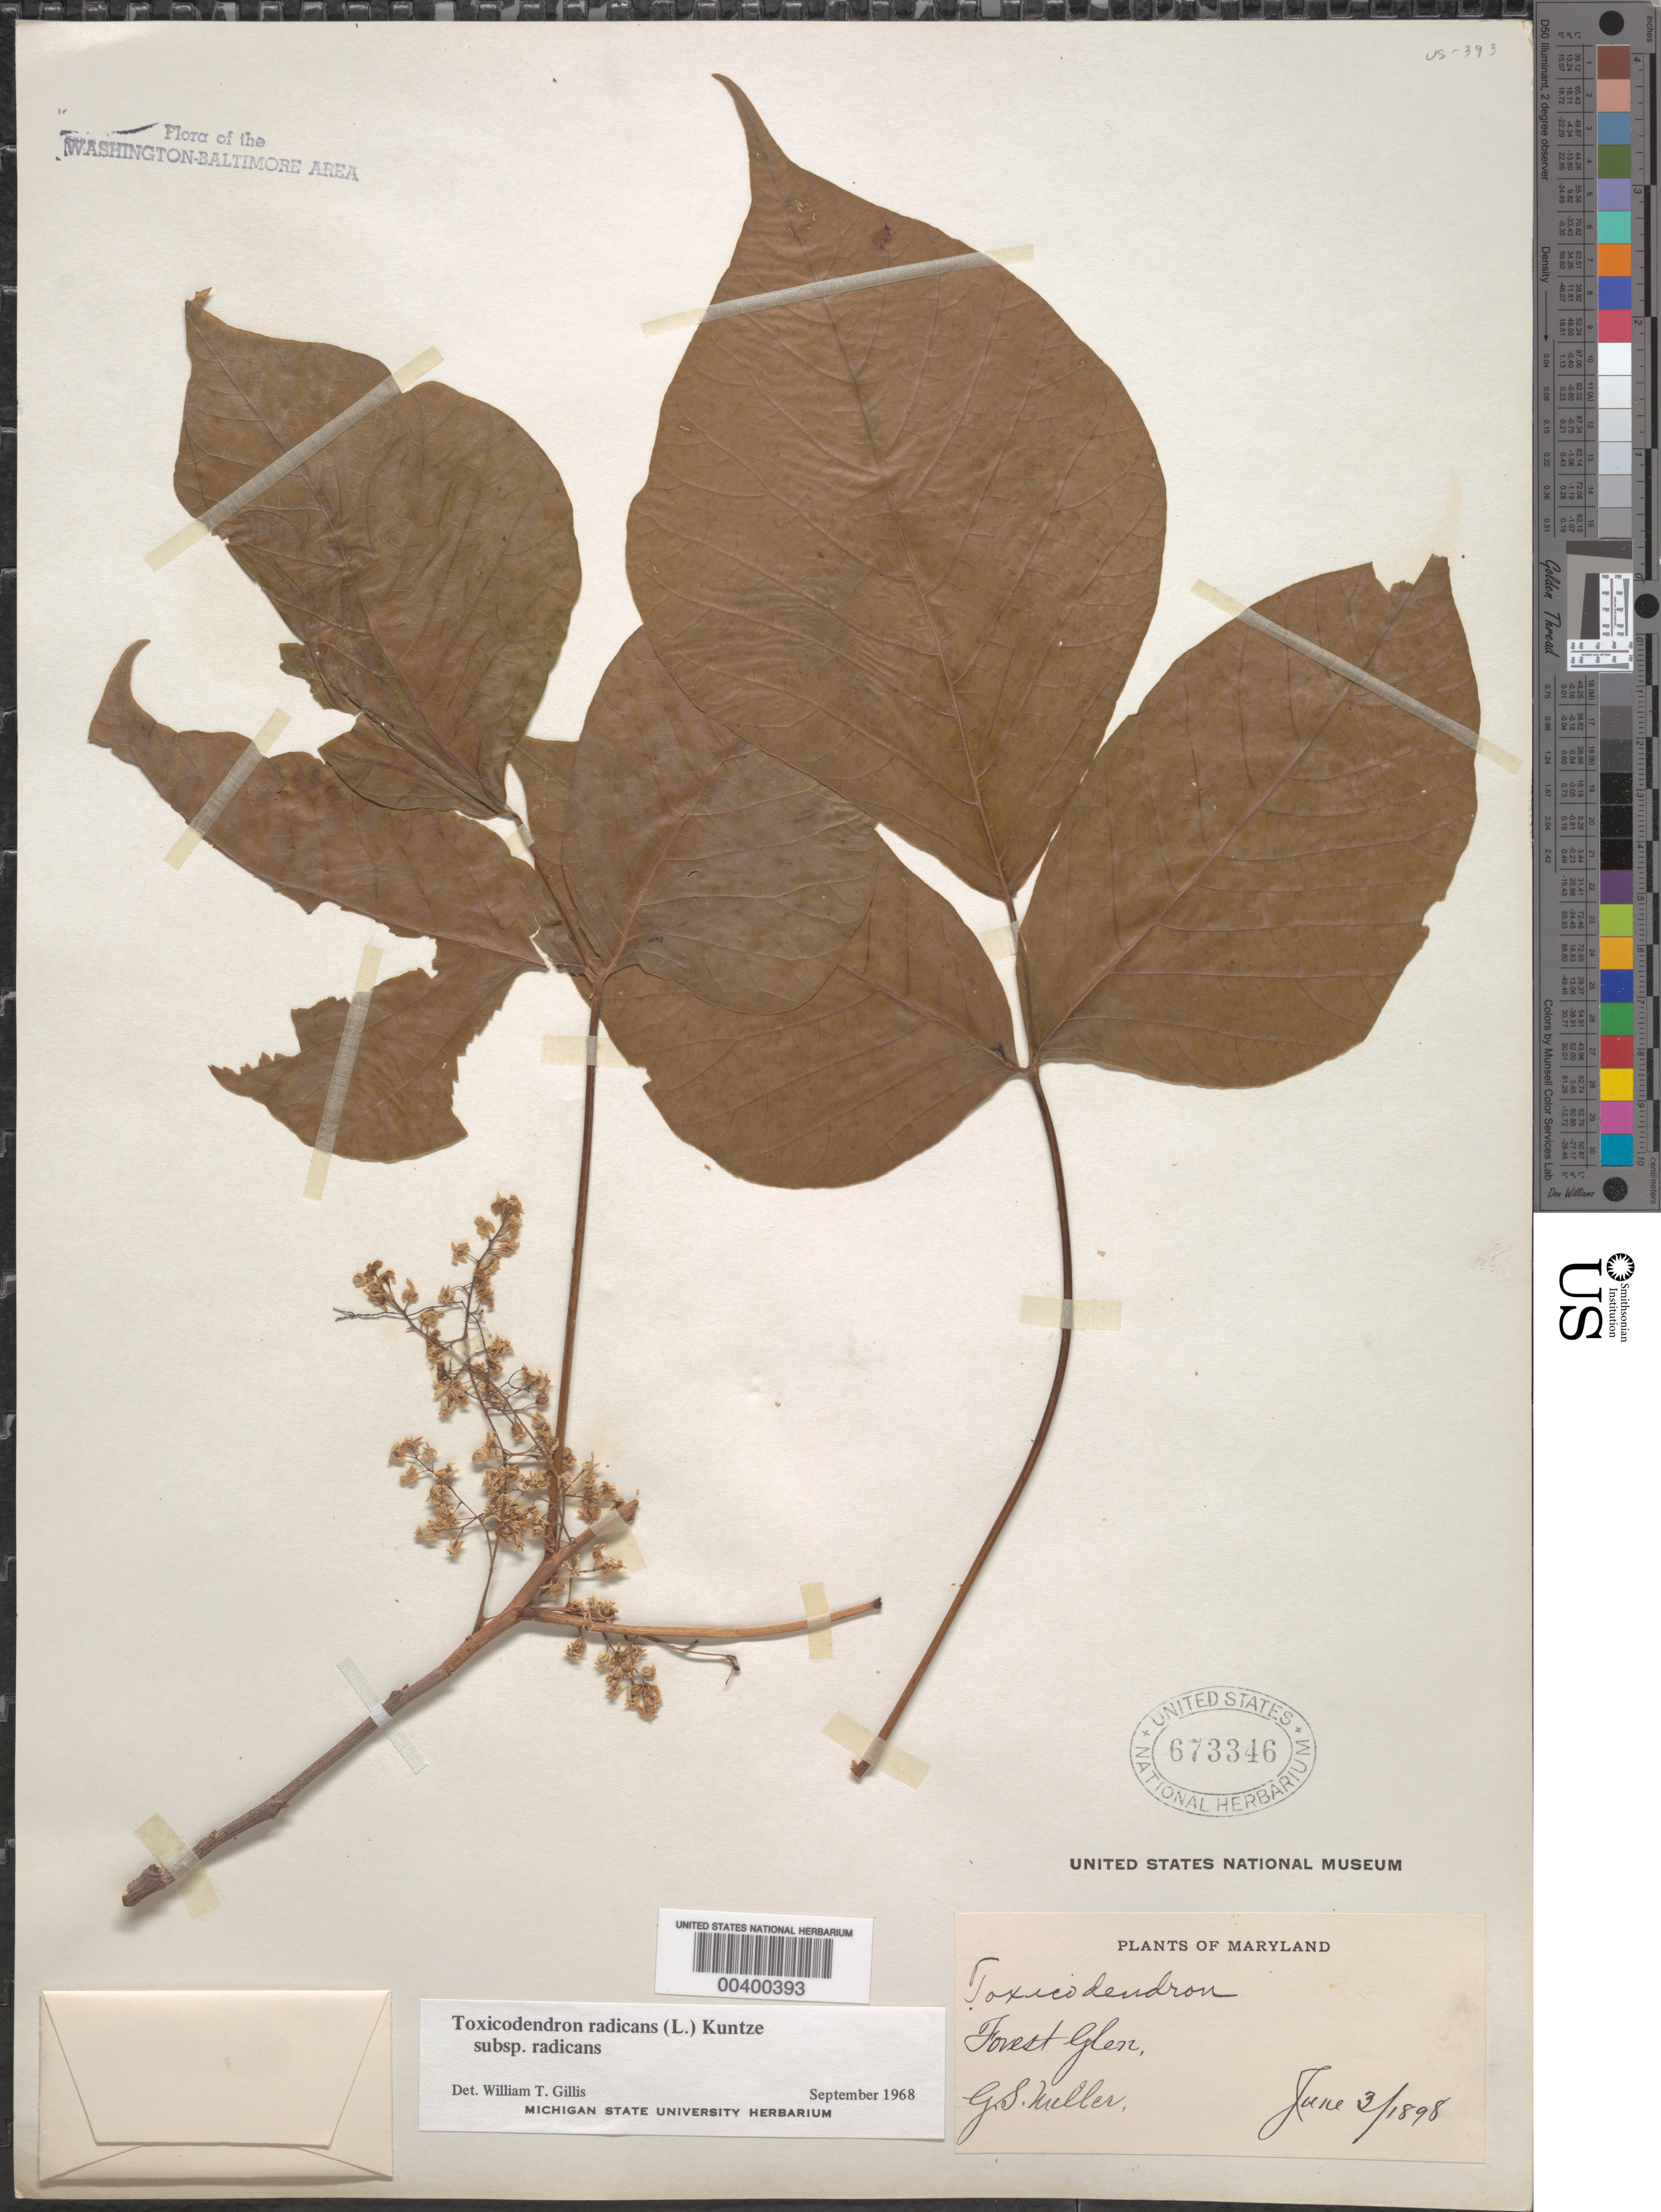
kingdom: Plantae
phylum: Tracheophyta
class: Magnoliopsida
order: Sapindales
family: Anacardiaceae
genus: Toxicodendron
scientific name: Toxicodendron radicans subsp. radicans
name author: (L.) Kuntze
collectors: G. S. Miller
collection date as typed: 03 Jun 1898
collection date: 1898-06-03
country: United States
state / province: Maryland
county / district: Montgomery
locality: Forest Glen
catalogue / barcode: US 673346